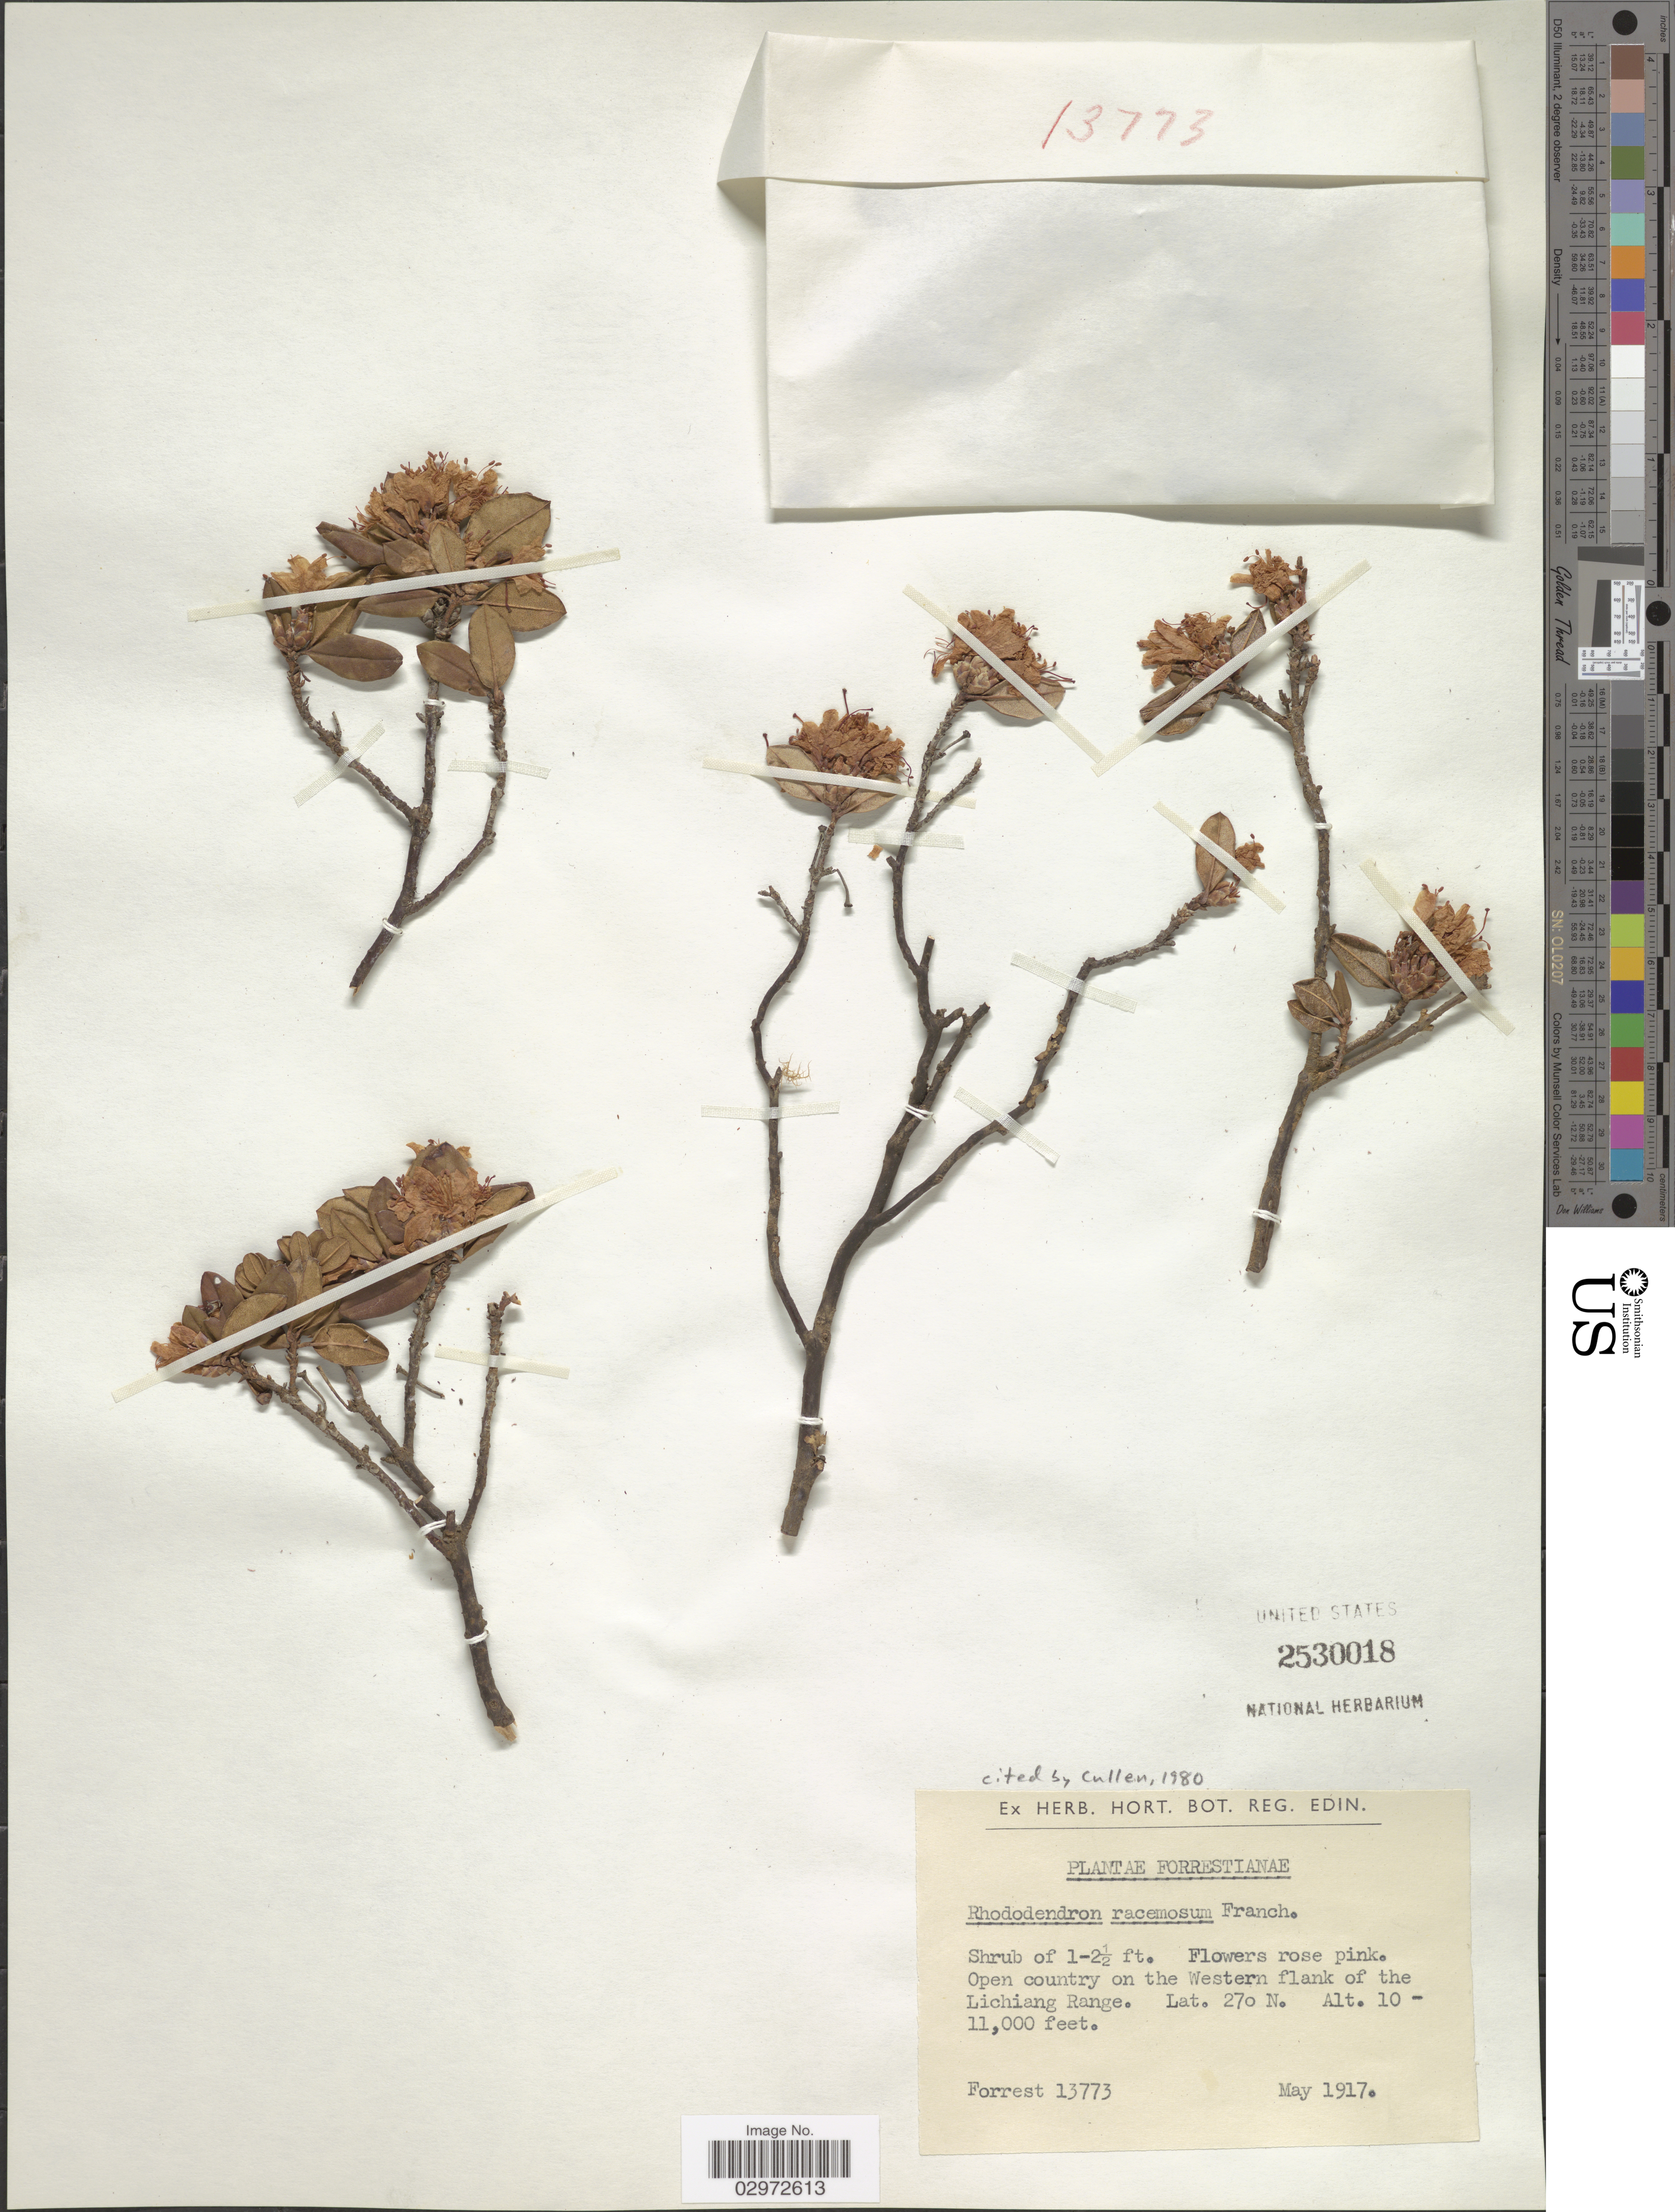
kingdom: Plantae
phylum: Tracheophyta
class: Magnoliopsida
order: Ericales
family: Ericaceae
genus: Rhododendron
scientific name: Rhododendron racemosum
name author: Franch.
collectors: -. Forrest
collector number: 13773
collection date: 1917-05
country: China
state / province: Yunnan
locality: Open country on the Western flank of the Lichiang Range.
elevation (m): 3048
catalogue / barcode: US 2530018